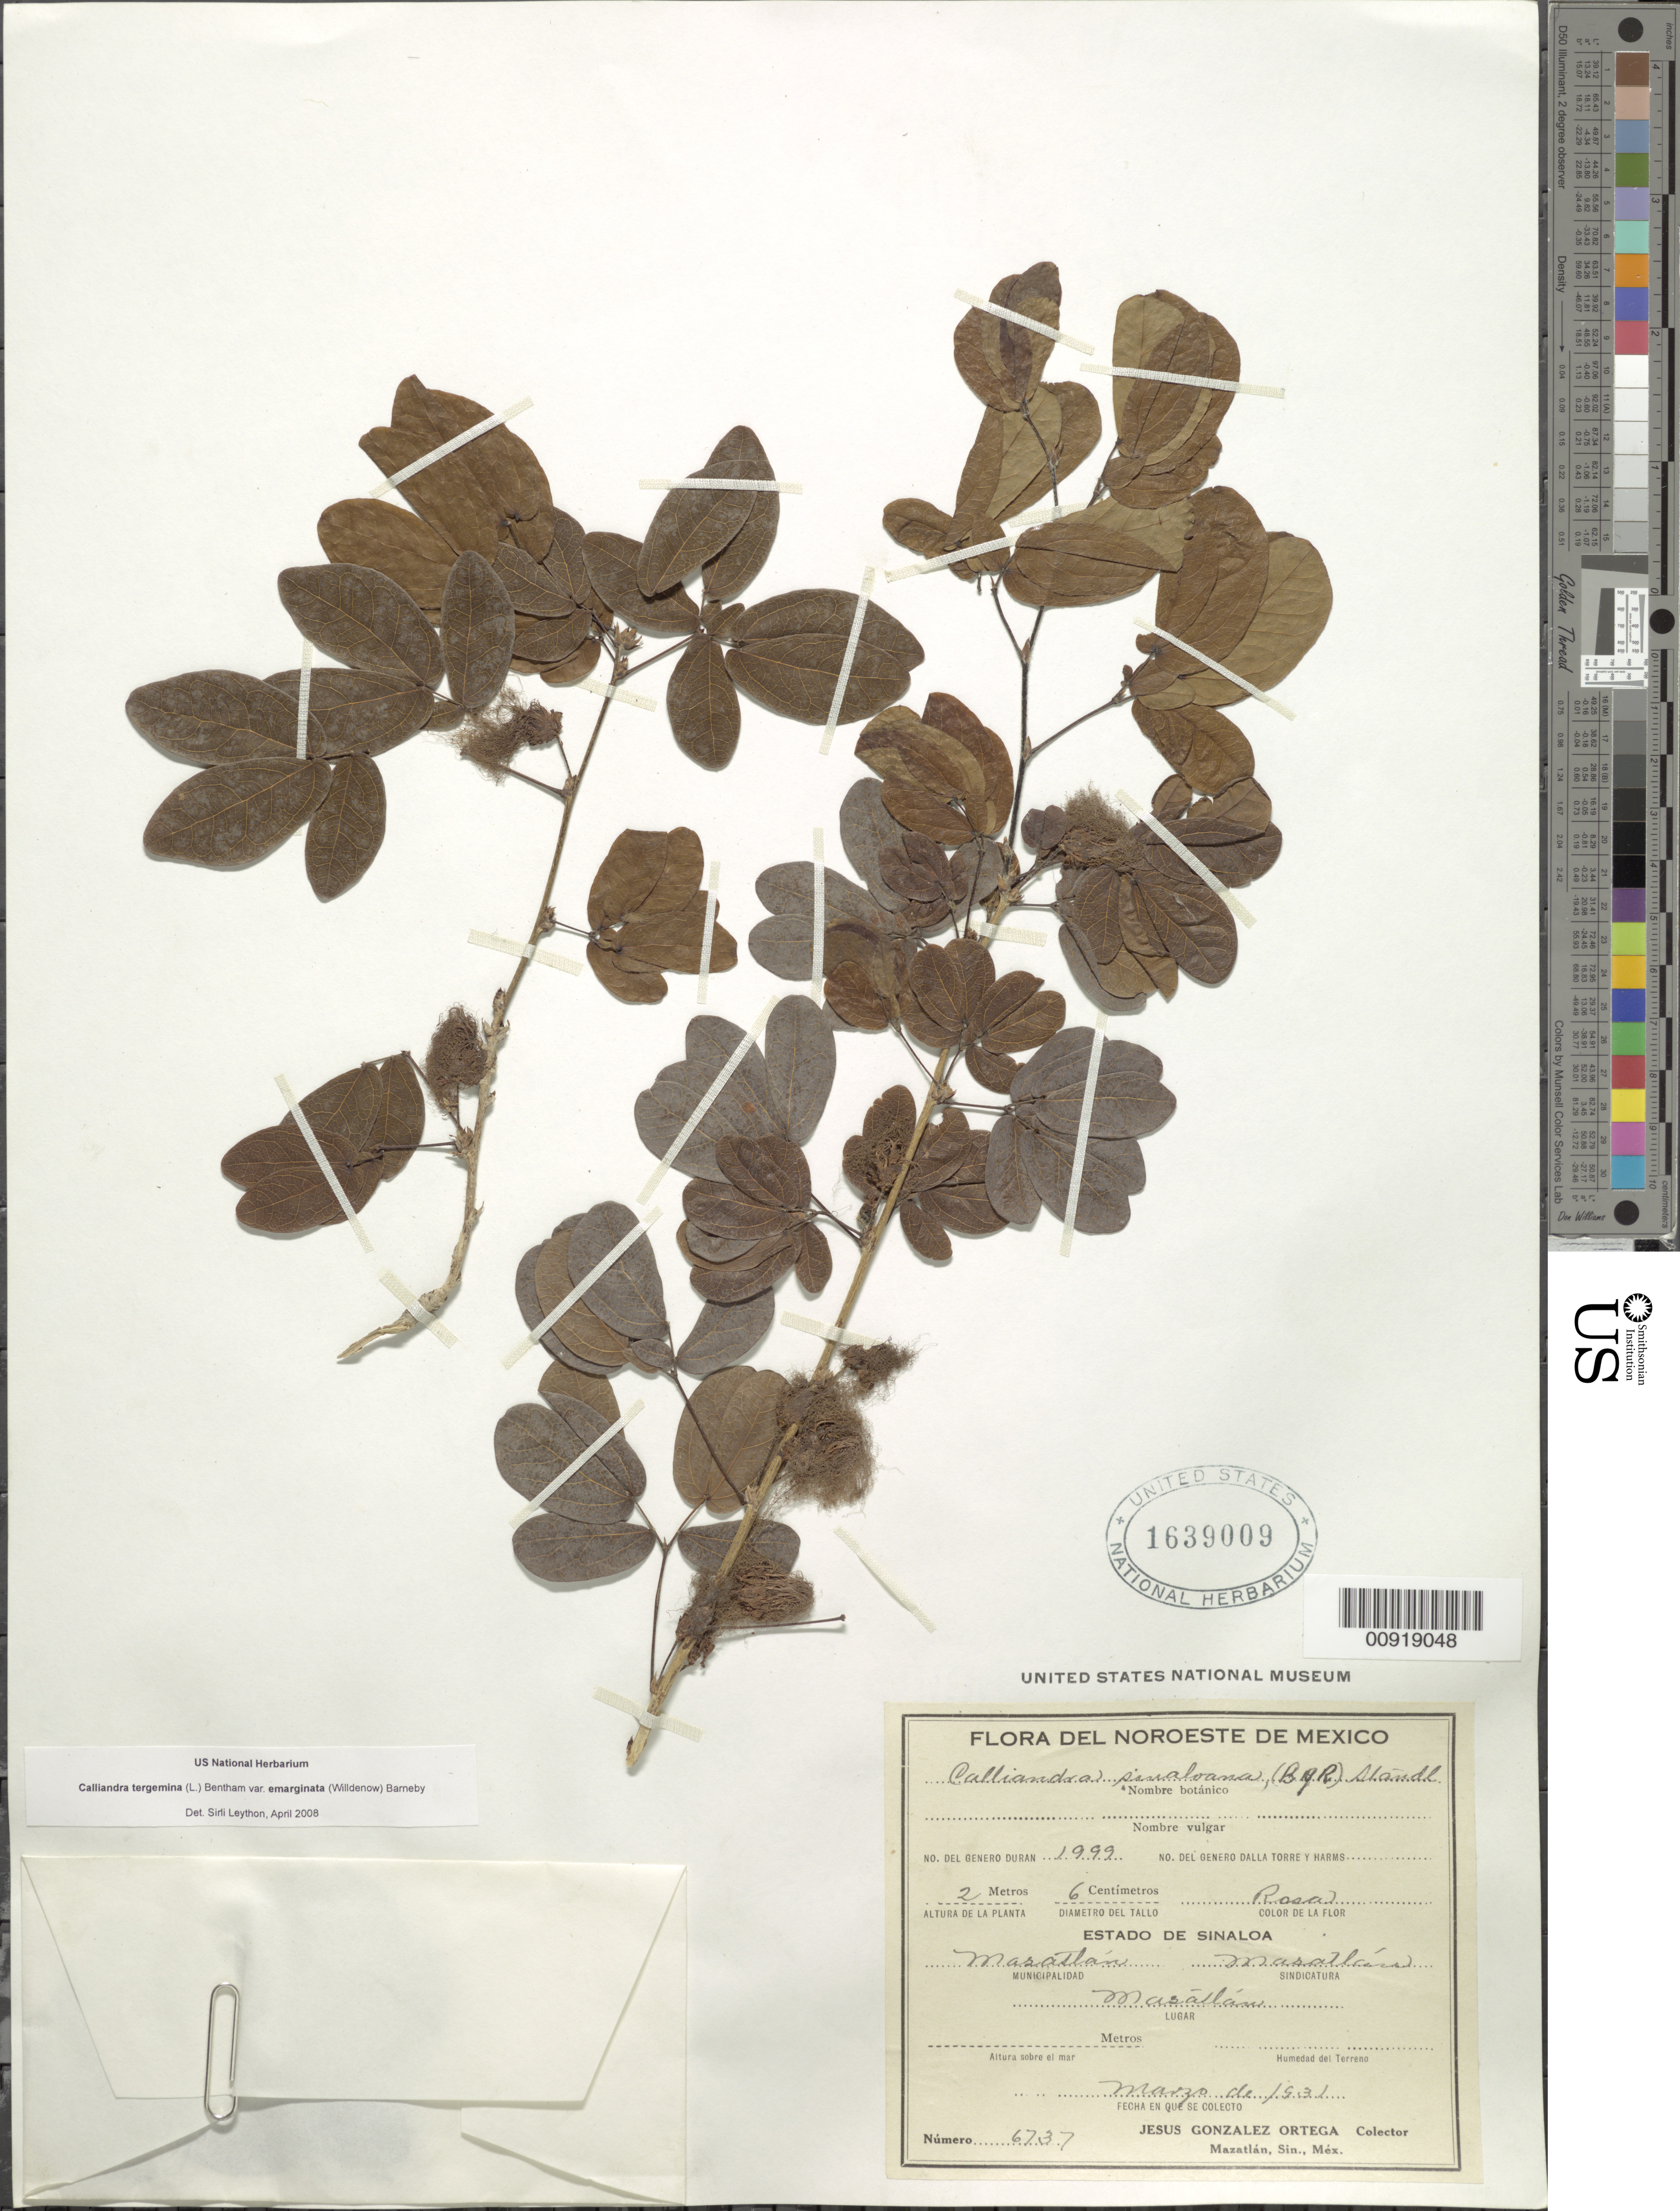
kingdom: Plantae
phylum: Tracheophyta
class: Magnoliopsida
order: Fabales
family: Fabaceae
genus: Calliandra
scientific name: Calliandra tergemina var. emarginata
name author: (Willd.) Barneby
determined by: Leython, S.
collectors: J. Ortega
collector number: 6737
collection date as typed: Mar 1931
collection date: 1931-03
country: Mexico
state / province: Sinaloa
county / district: Mazatlán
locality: Sinaloa: Municipalidad Mazatlán, Sindicatura Mazatlán, Lugar Mazatlán.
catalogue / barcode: US 1639009